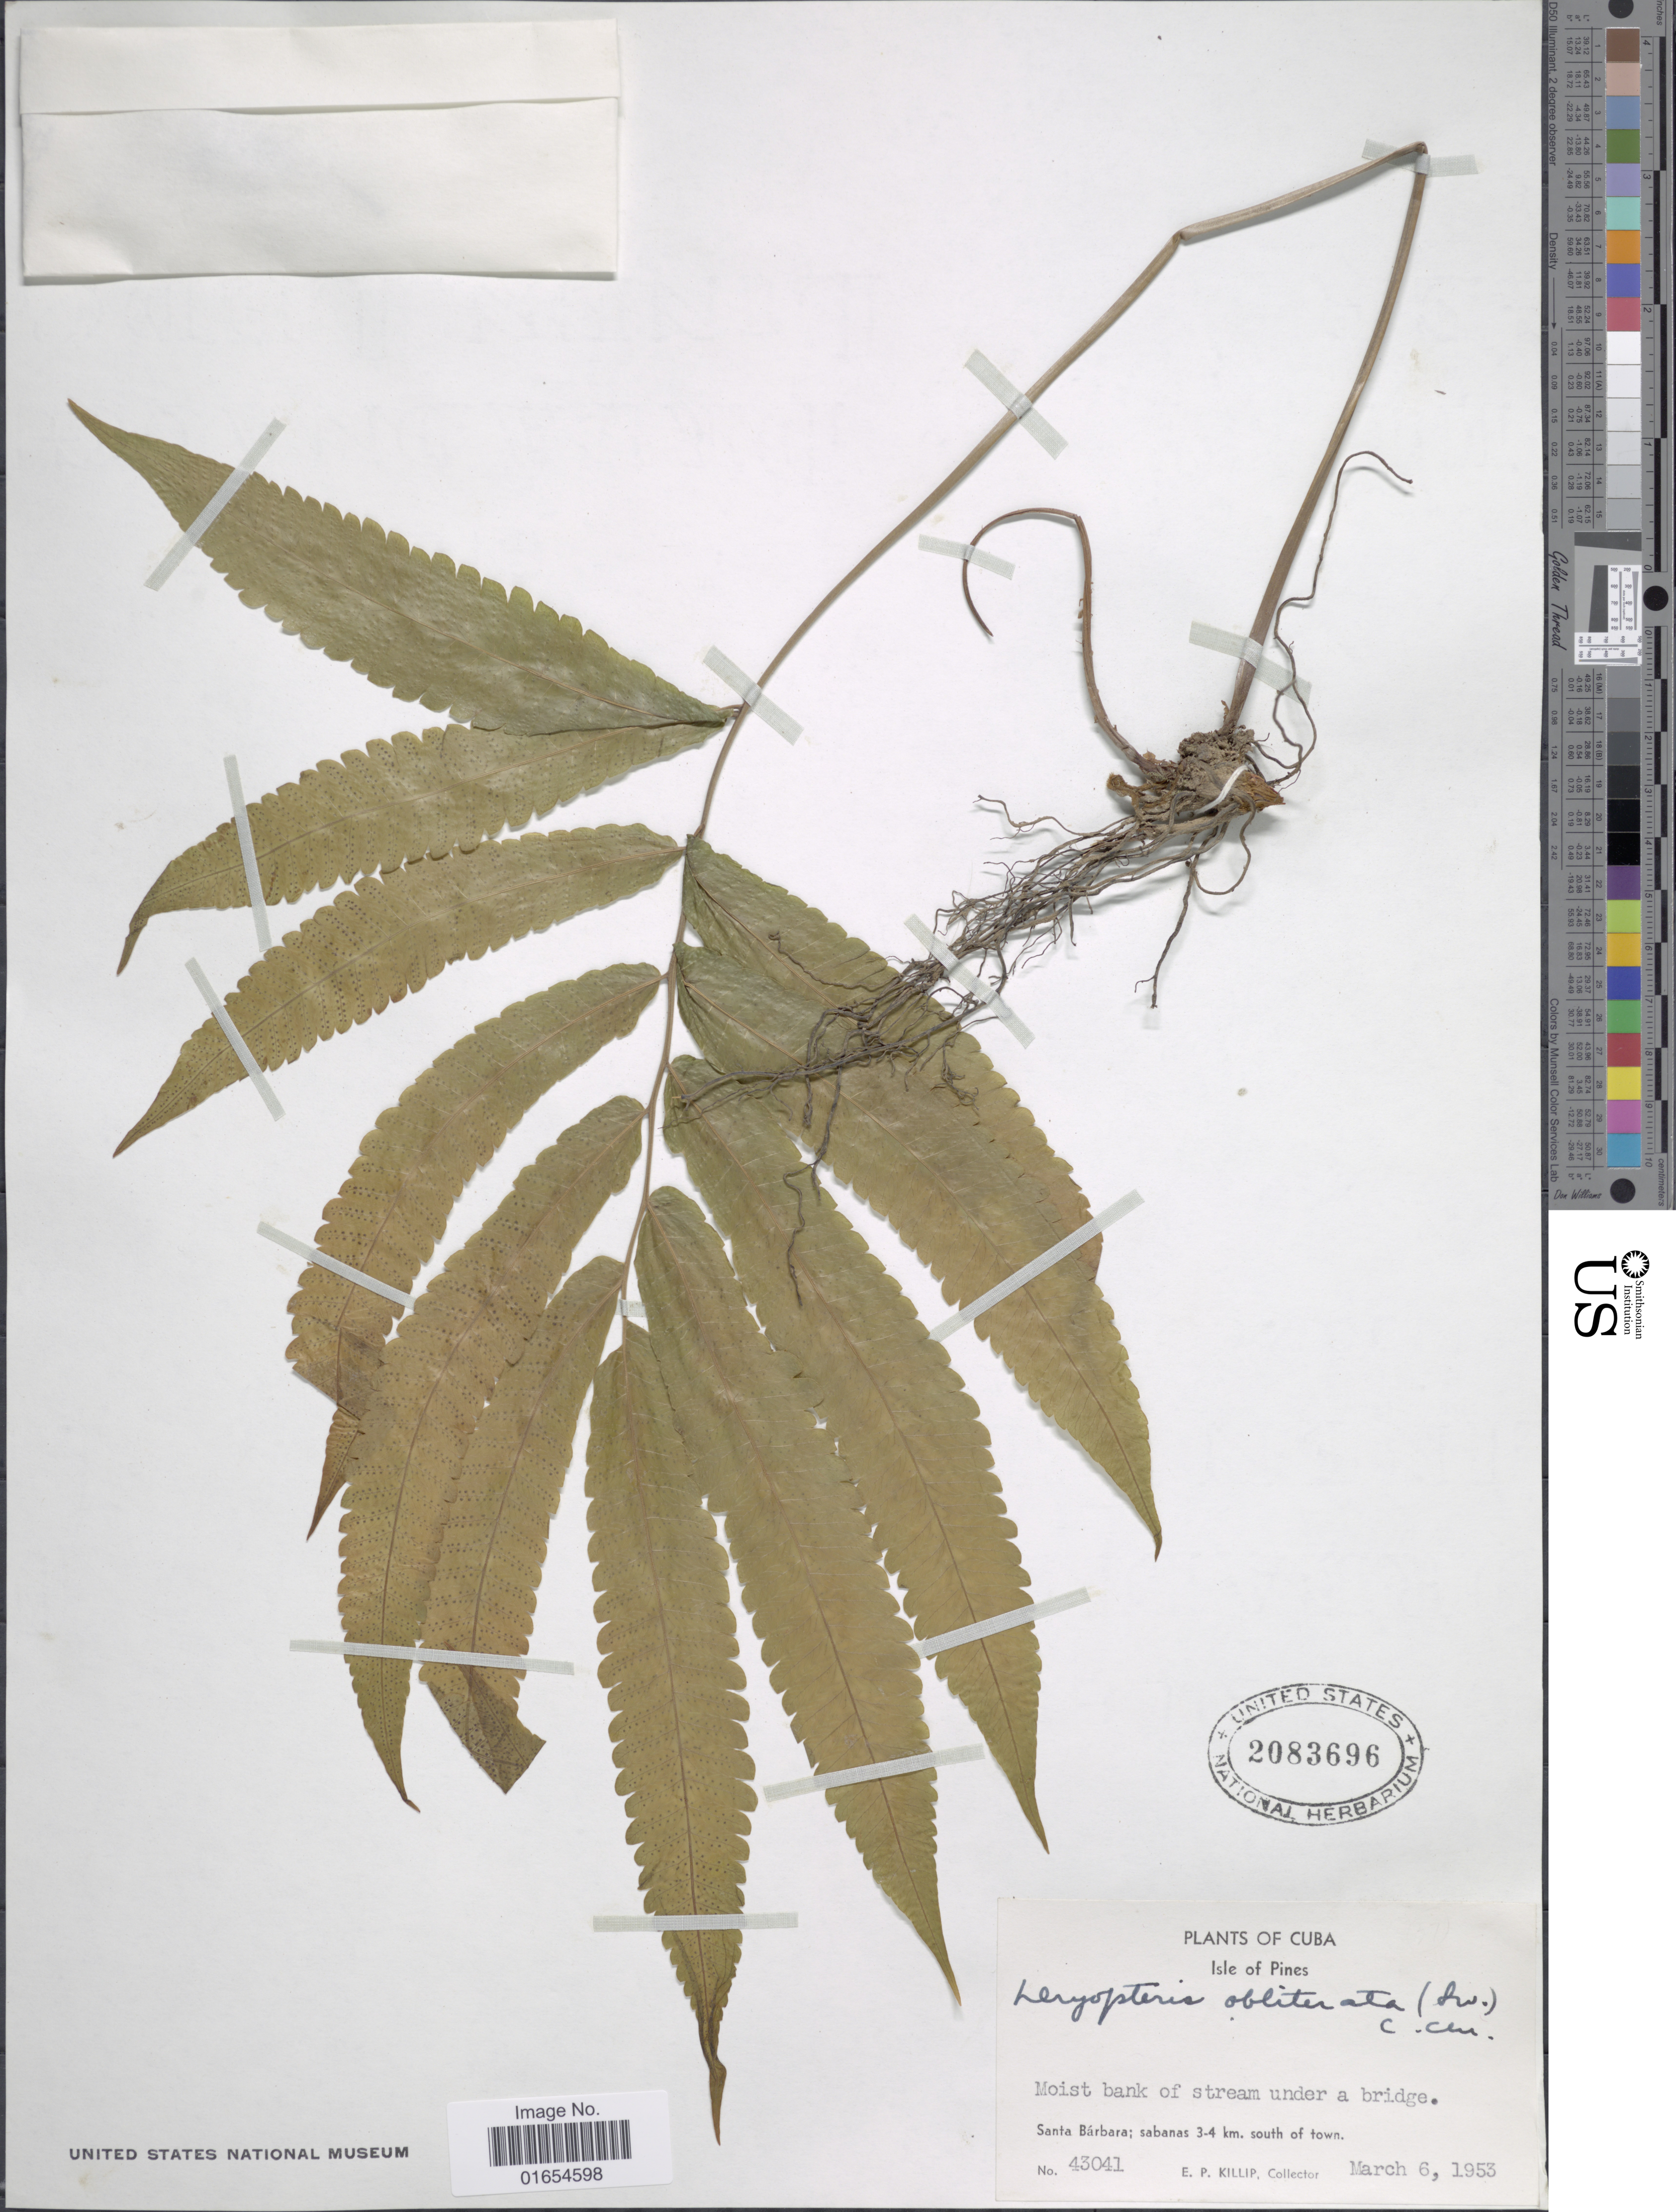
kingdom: Plantae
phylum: Tracheophyta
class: Polypodiopsida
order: Polypodiales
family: Thelypteridaceae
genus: Goniopteris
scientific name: Goniopteris obliterata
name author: (Sw.) C. Presl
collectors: E. P. Killip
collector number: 43041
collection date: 1953-03-06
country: Cuba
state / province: Isla de la Juventud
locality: Isle of Pines, Santa Barbara; sabanas 3-4 km. south of town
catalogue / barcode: US 2083696